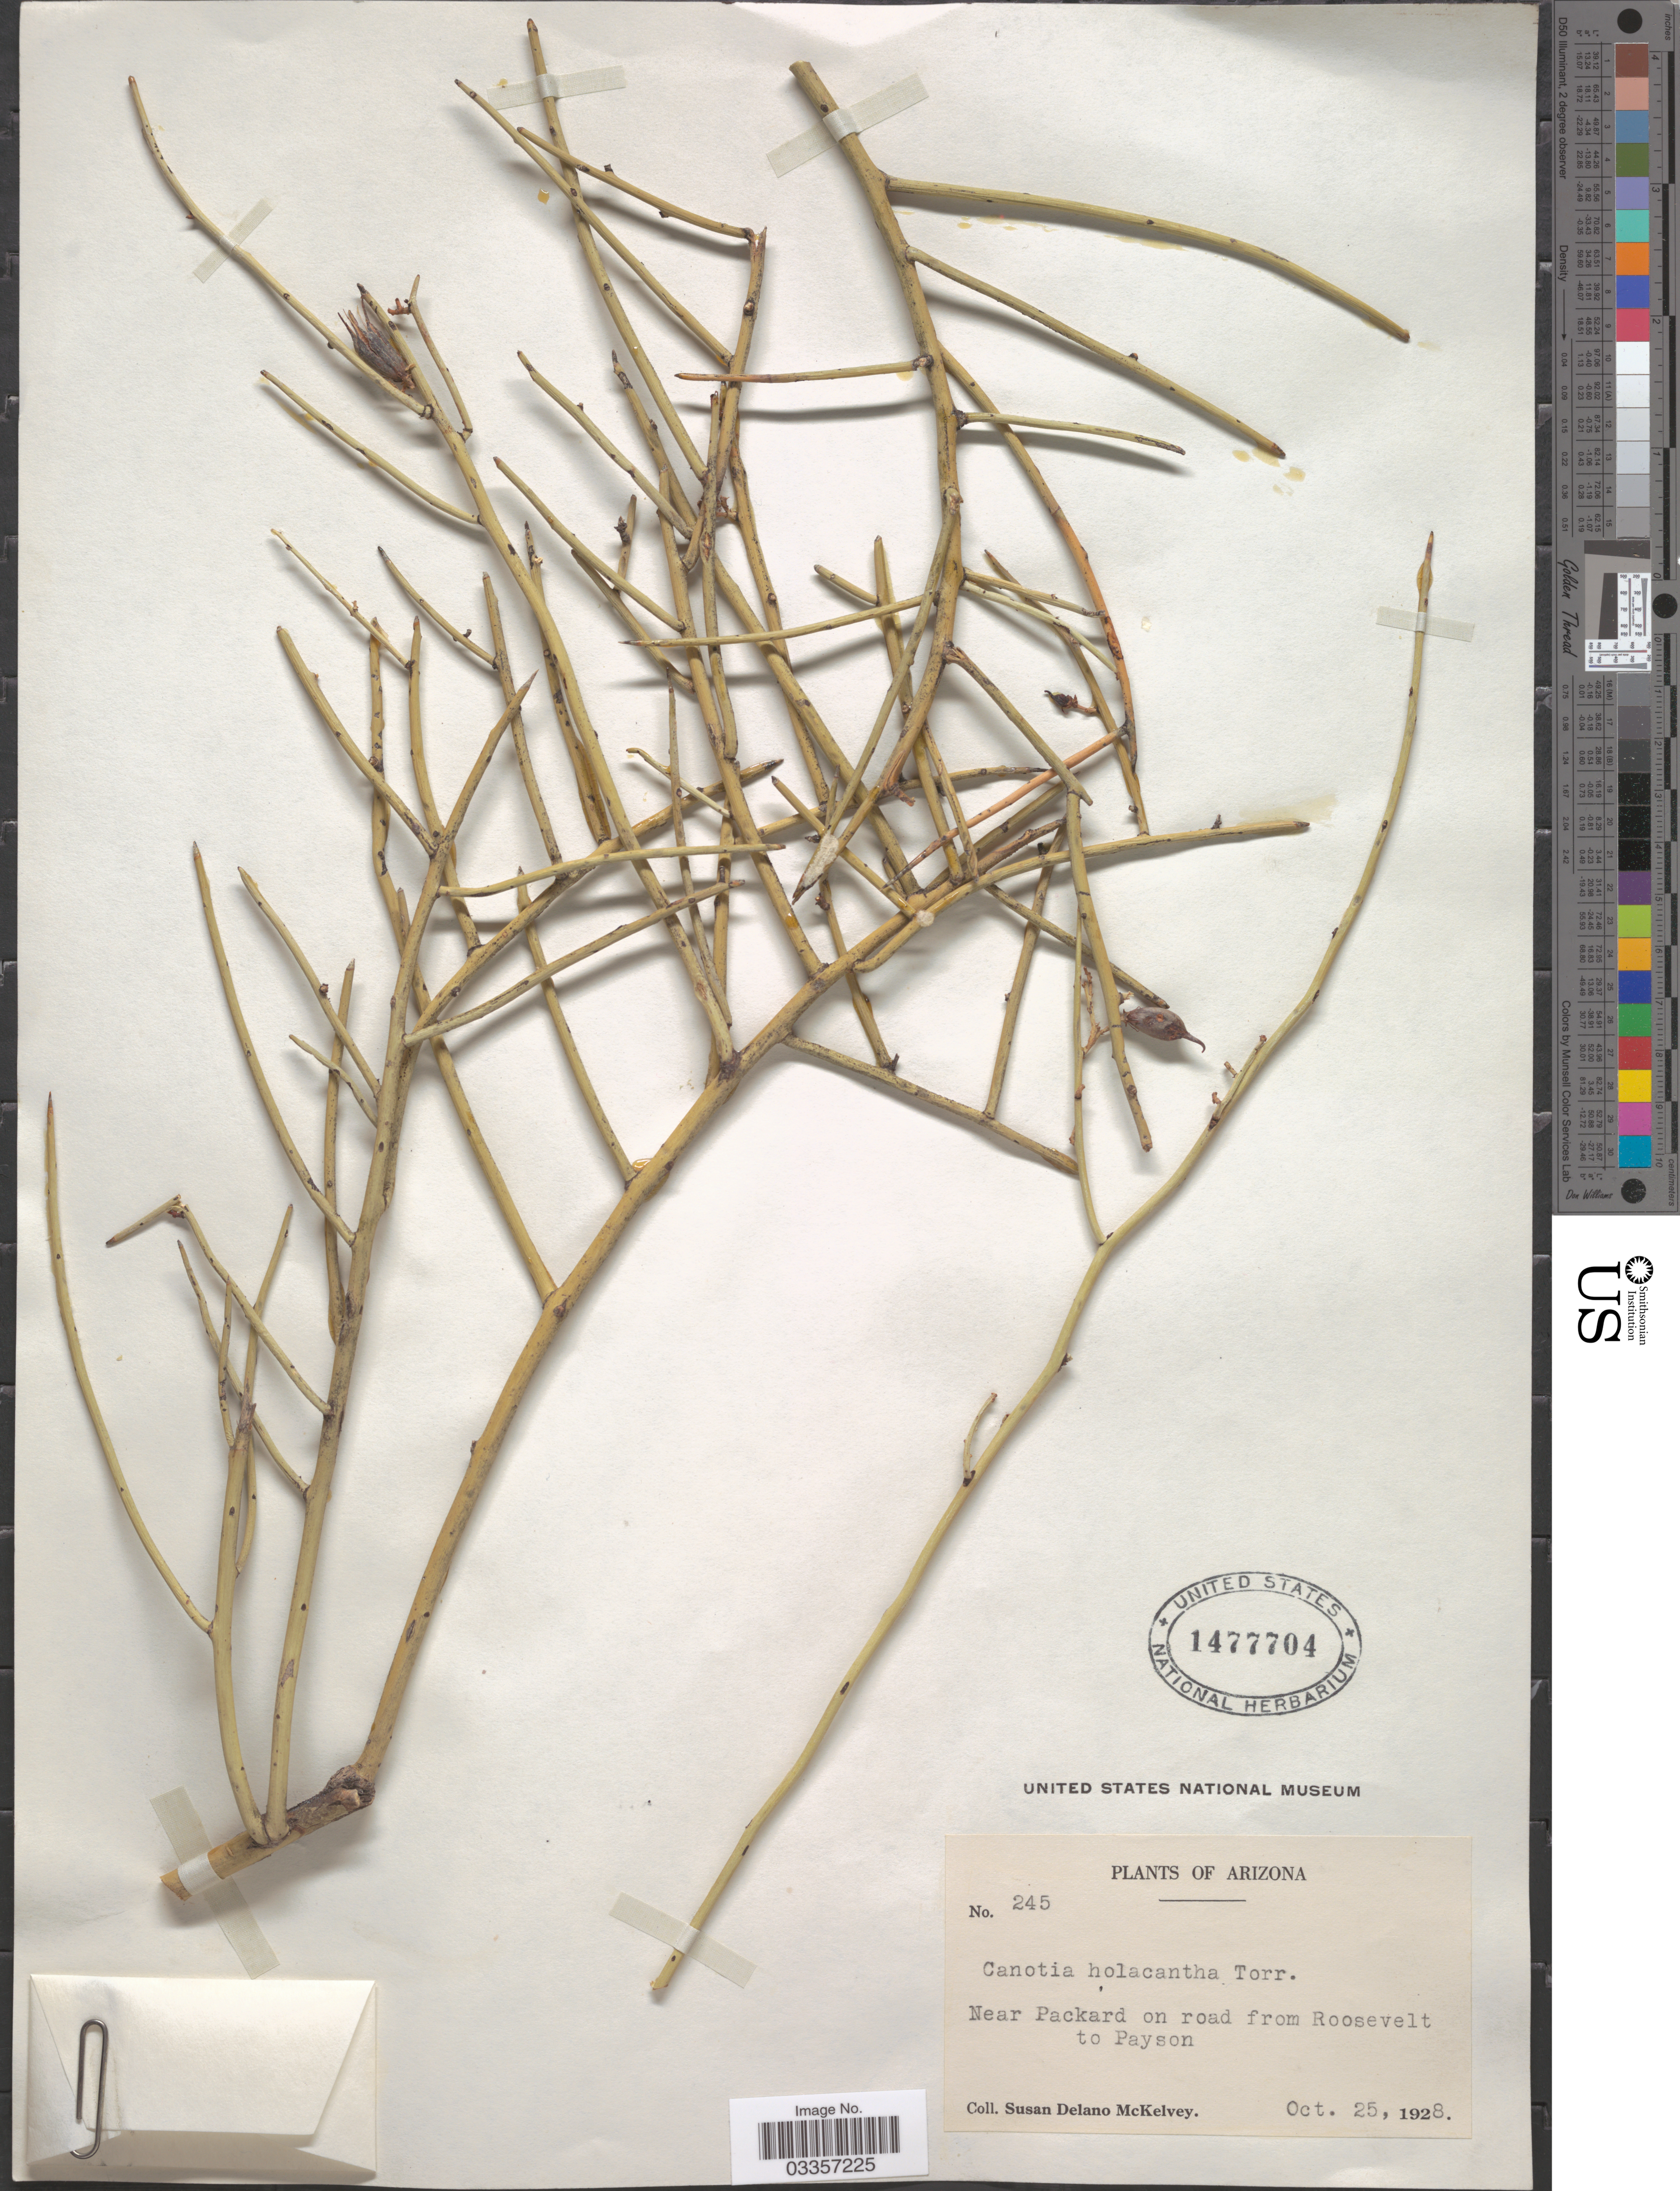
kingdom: Plantae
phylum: Tracheophyta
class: Magnoliopsida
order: Celastrales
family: Celastraceae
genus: Canotia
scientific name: Canotia holacantha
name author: Torr.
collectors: S. A. McKelvey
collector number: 245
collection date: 1928-10-25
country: United States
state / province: Arizona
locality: Near Packard on road from Roosevelt to Payson.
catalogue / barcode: US 1477704